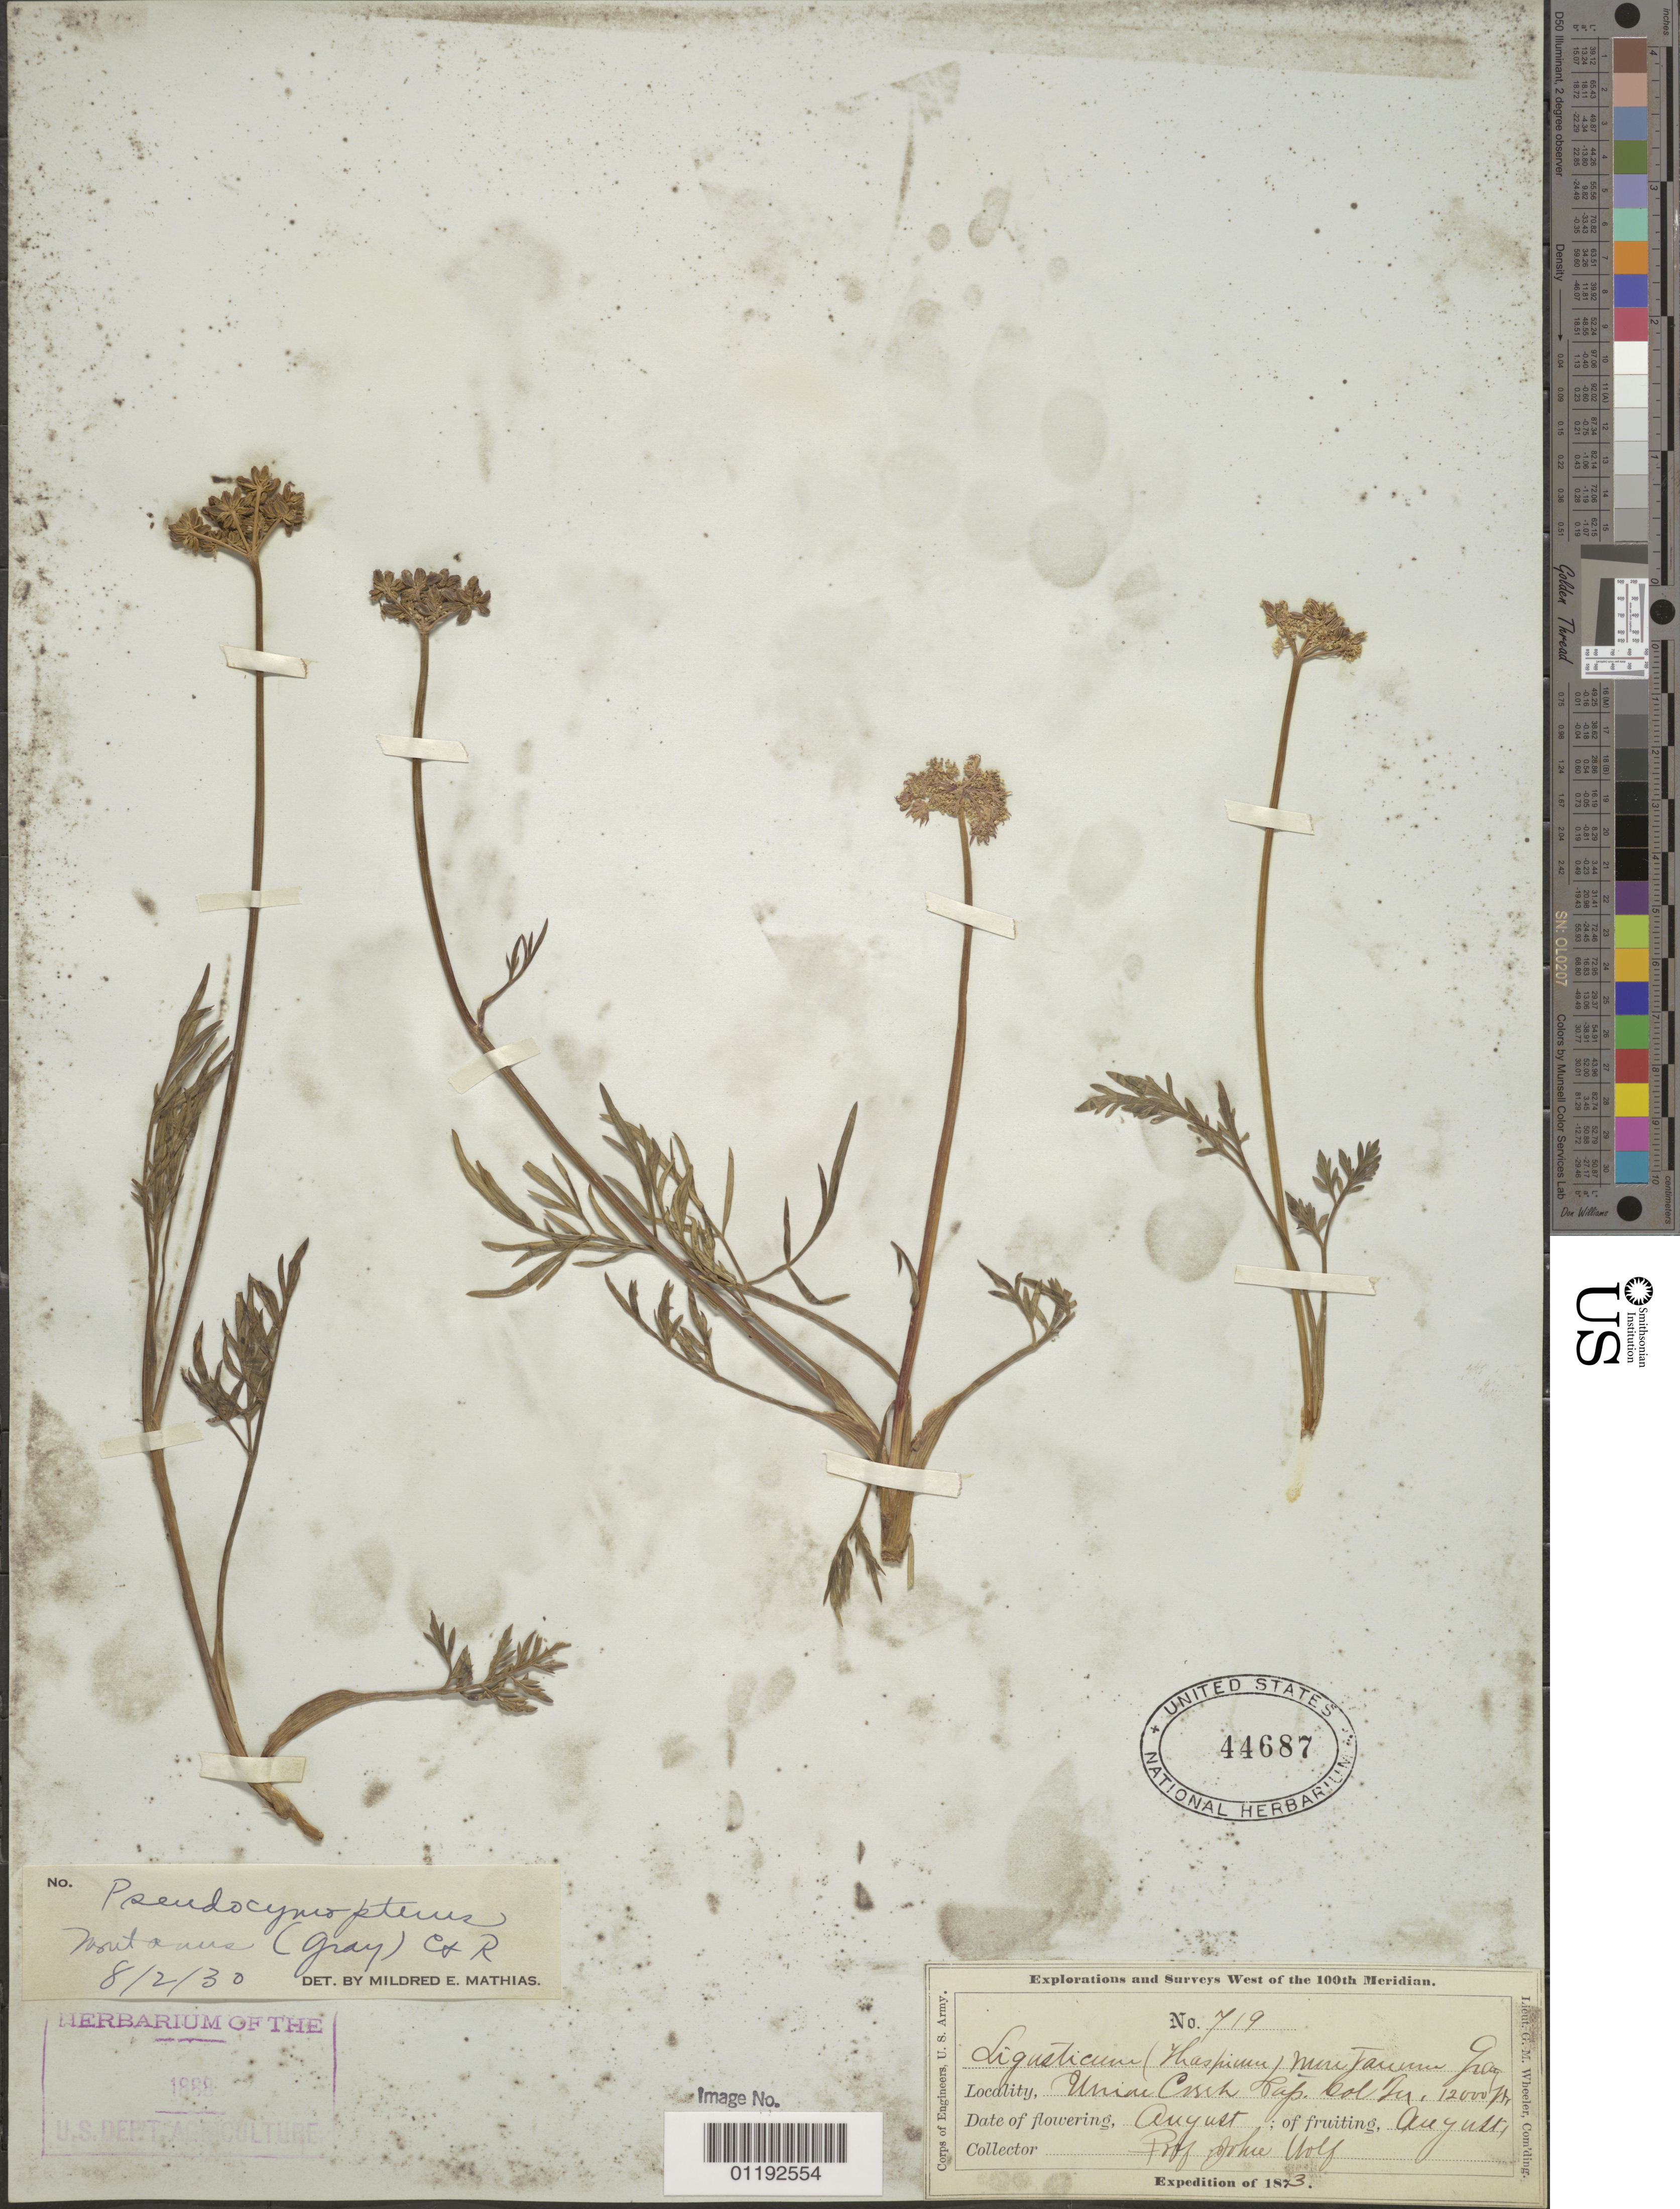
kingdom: Plantae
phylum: Tracheophyta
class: Magnoliopsida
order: Apiales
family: Apiaceae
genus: Pseudocymopterus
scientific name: Pseudocymopterus montanus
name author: (A. Gray) J.M. Coult. & Rose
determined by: Mathias, M. E.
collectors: J. Wolf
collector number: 719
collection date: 1873-08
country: United States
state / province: Colorado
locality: Union Creek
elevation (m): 3658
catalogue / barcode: US 44687